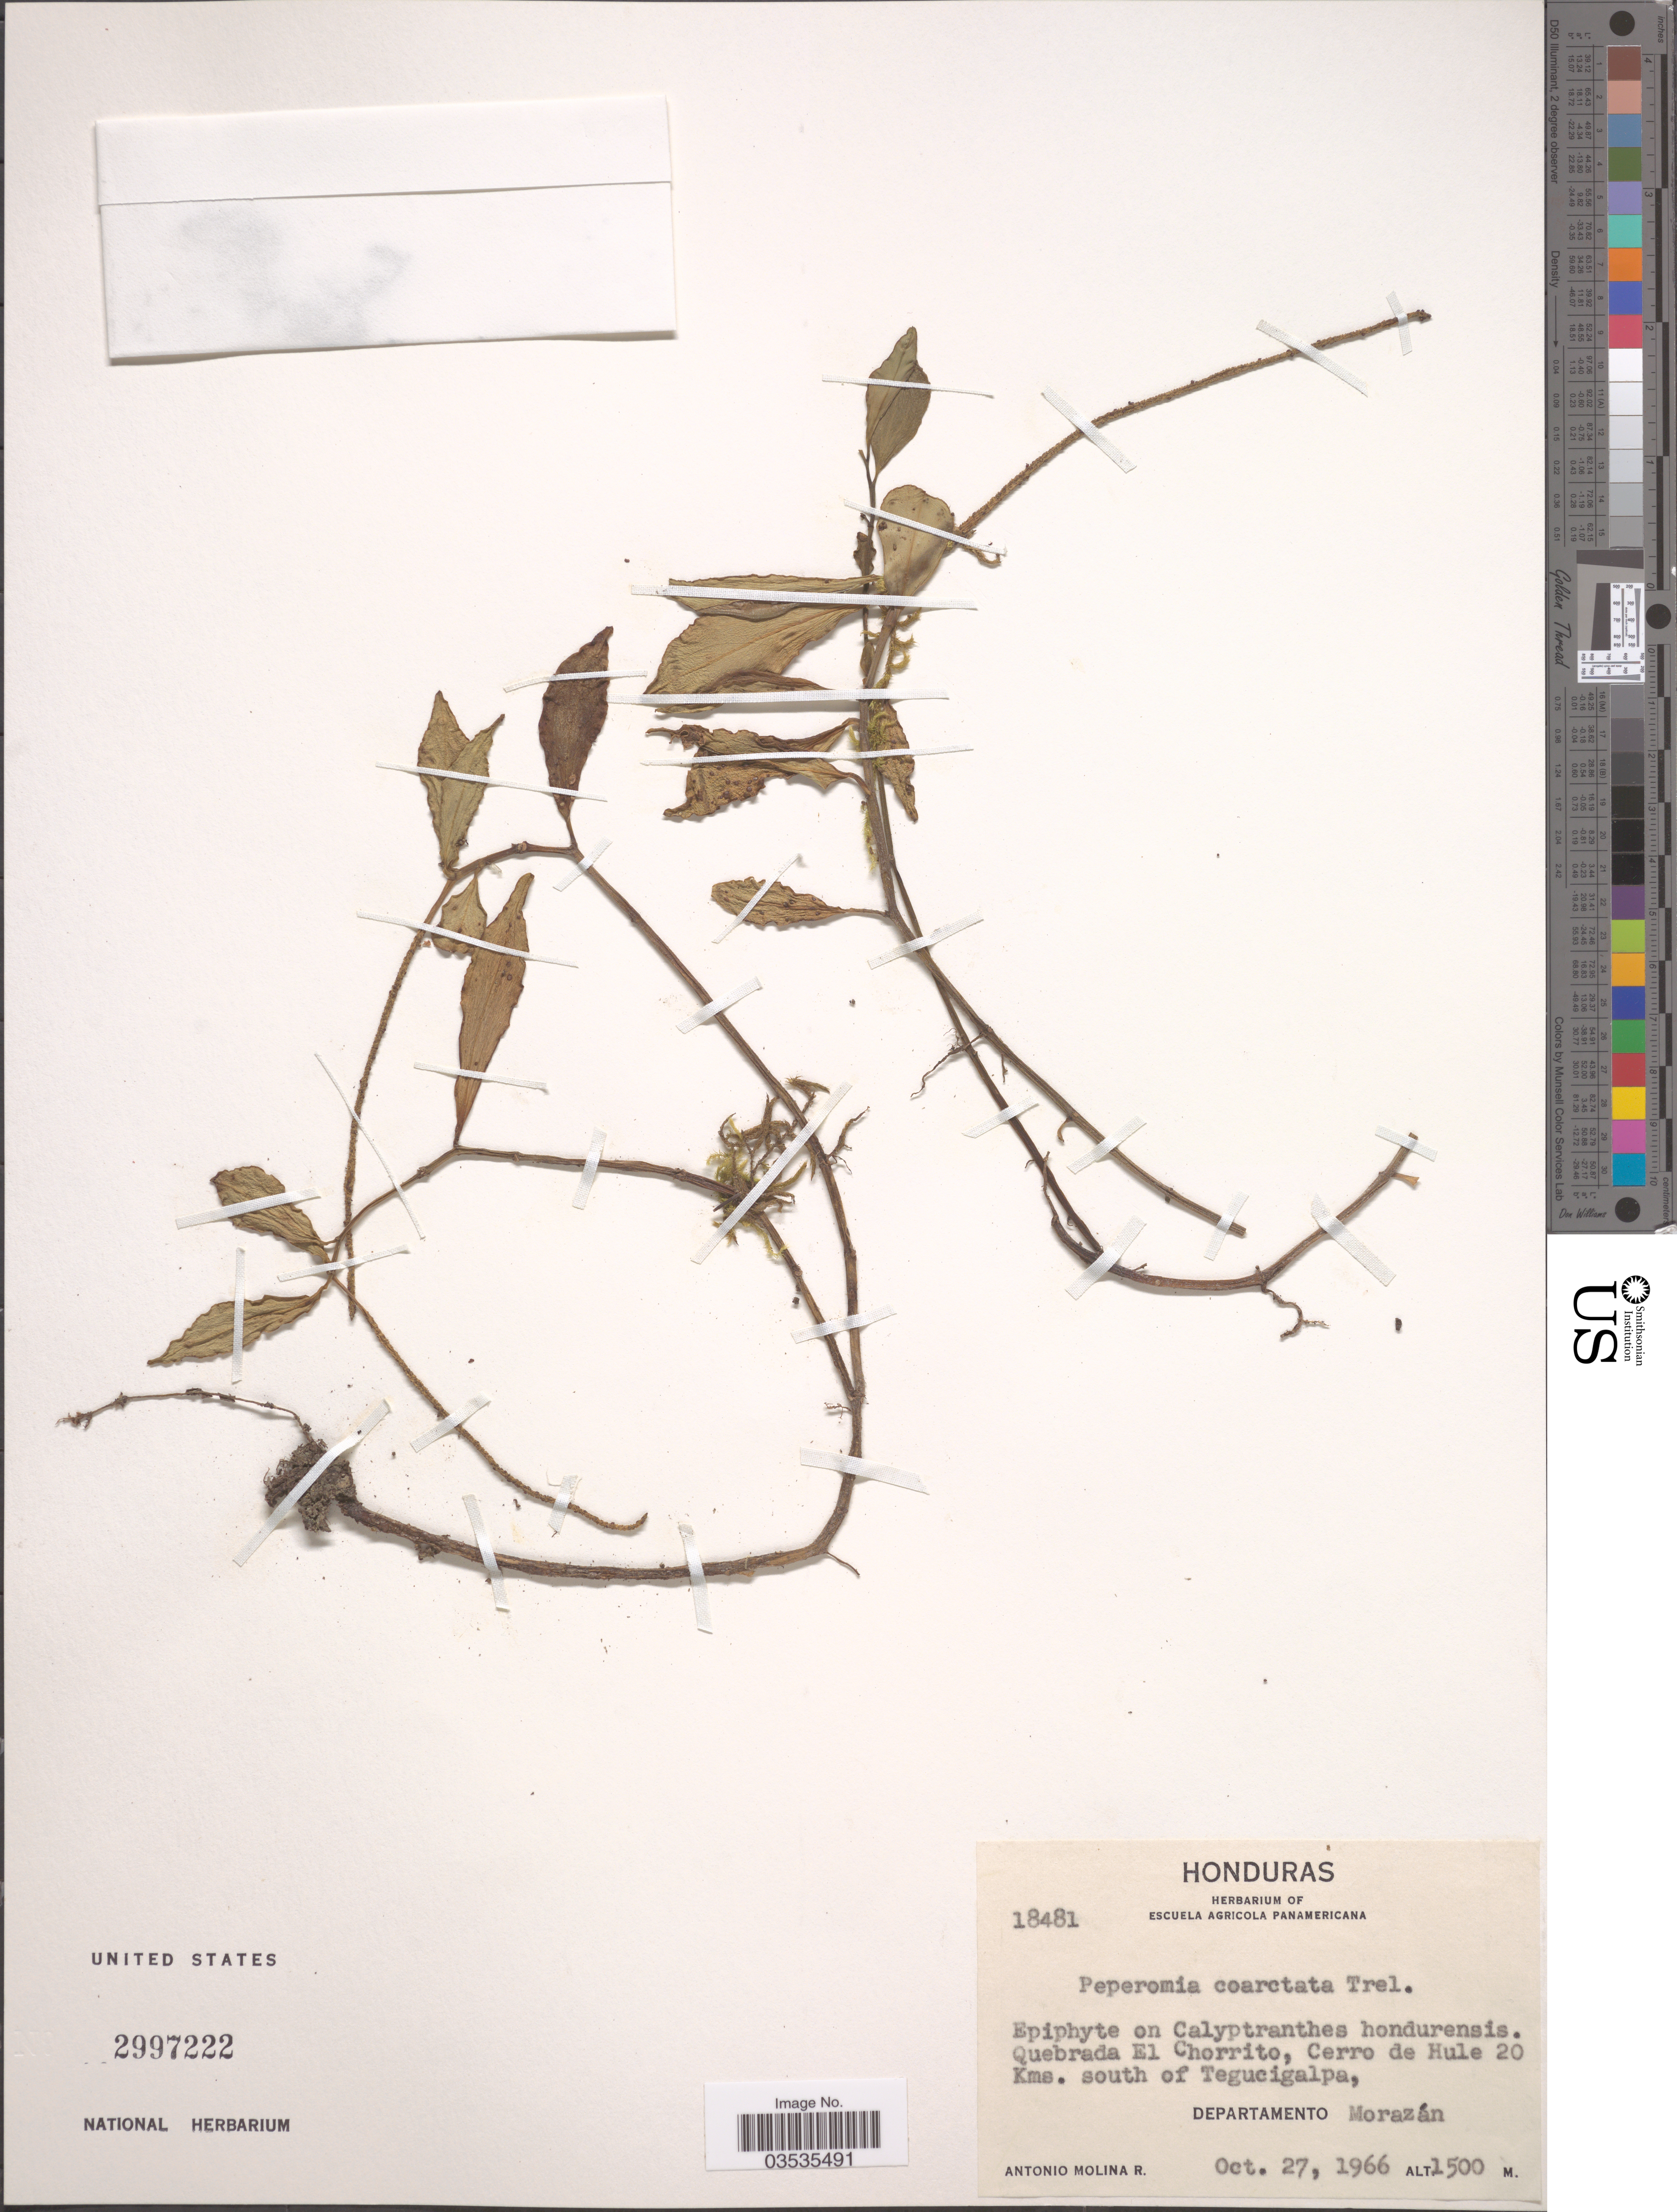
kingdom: Plantae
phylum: Tracheophyta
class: Magnoliopsida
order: Piperales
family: Piperaceae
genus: Peperomia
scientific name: Peperomia coarctata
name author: Trel. & Standl.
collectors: A. Molina R.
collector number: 18481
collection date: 1966-10-27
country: Honduras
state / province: Fco. Morazán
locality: Quebrada El Chorrito, Cerro de Hule 20 Kms. south of Tegucigalpa, Departamento Morazán.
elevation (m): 1500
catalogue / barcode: US 2997222